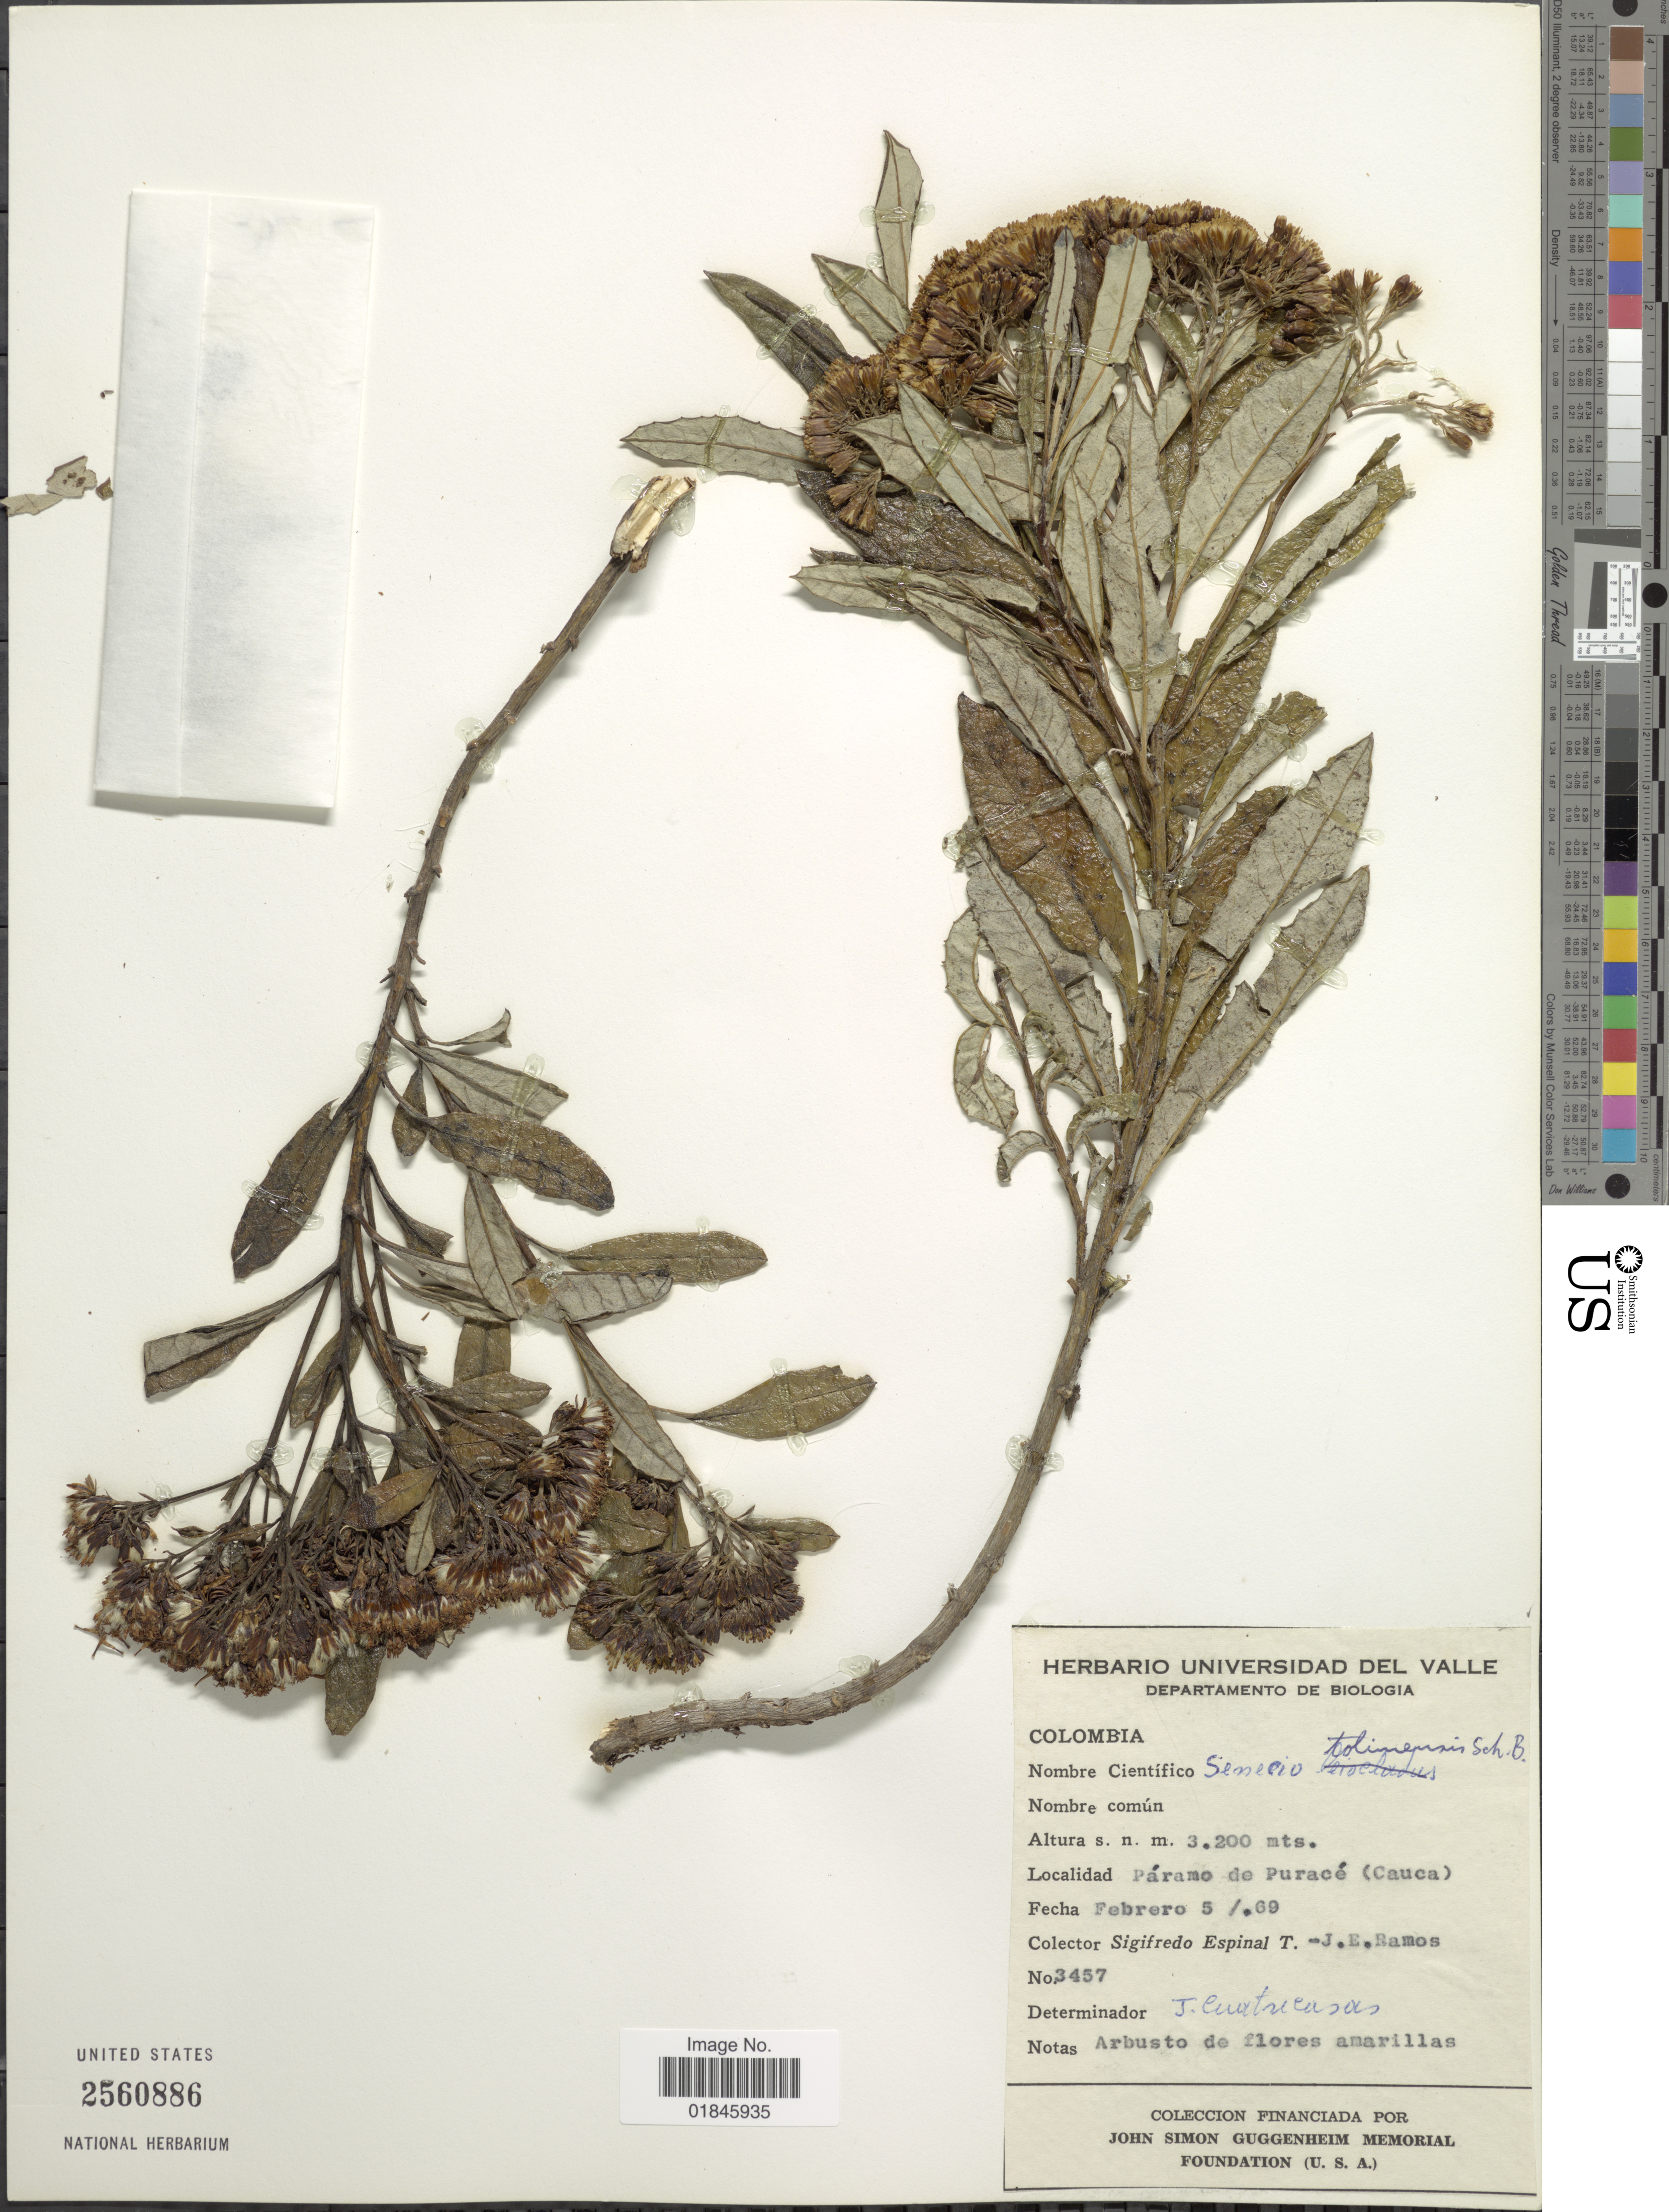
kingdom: Plantae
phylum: Tracheophyta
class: Magnoliopsida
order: Asterales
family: Asteraceae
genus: Pentacalia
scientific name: Pentacalia tolimensis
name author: (Sch. Bip. ex Wedd.) Cuatrec.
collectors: S. T. Espinal & J. E. Ramos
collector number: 3457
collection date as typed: Transcribed d/m/y: 5/2/69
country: Colombia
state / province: Cauca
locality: Páramo de Puracé (Cauca)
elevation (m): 3200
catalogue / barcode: US 2560886